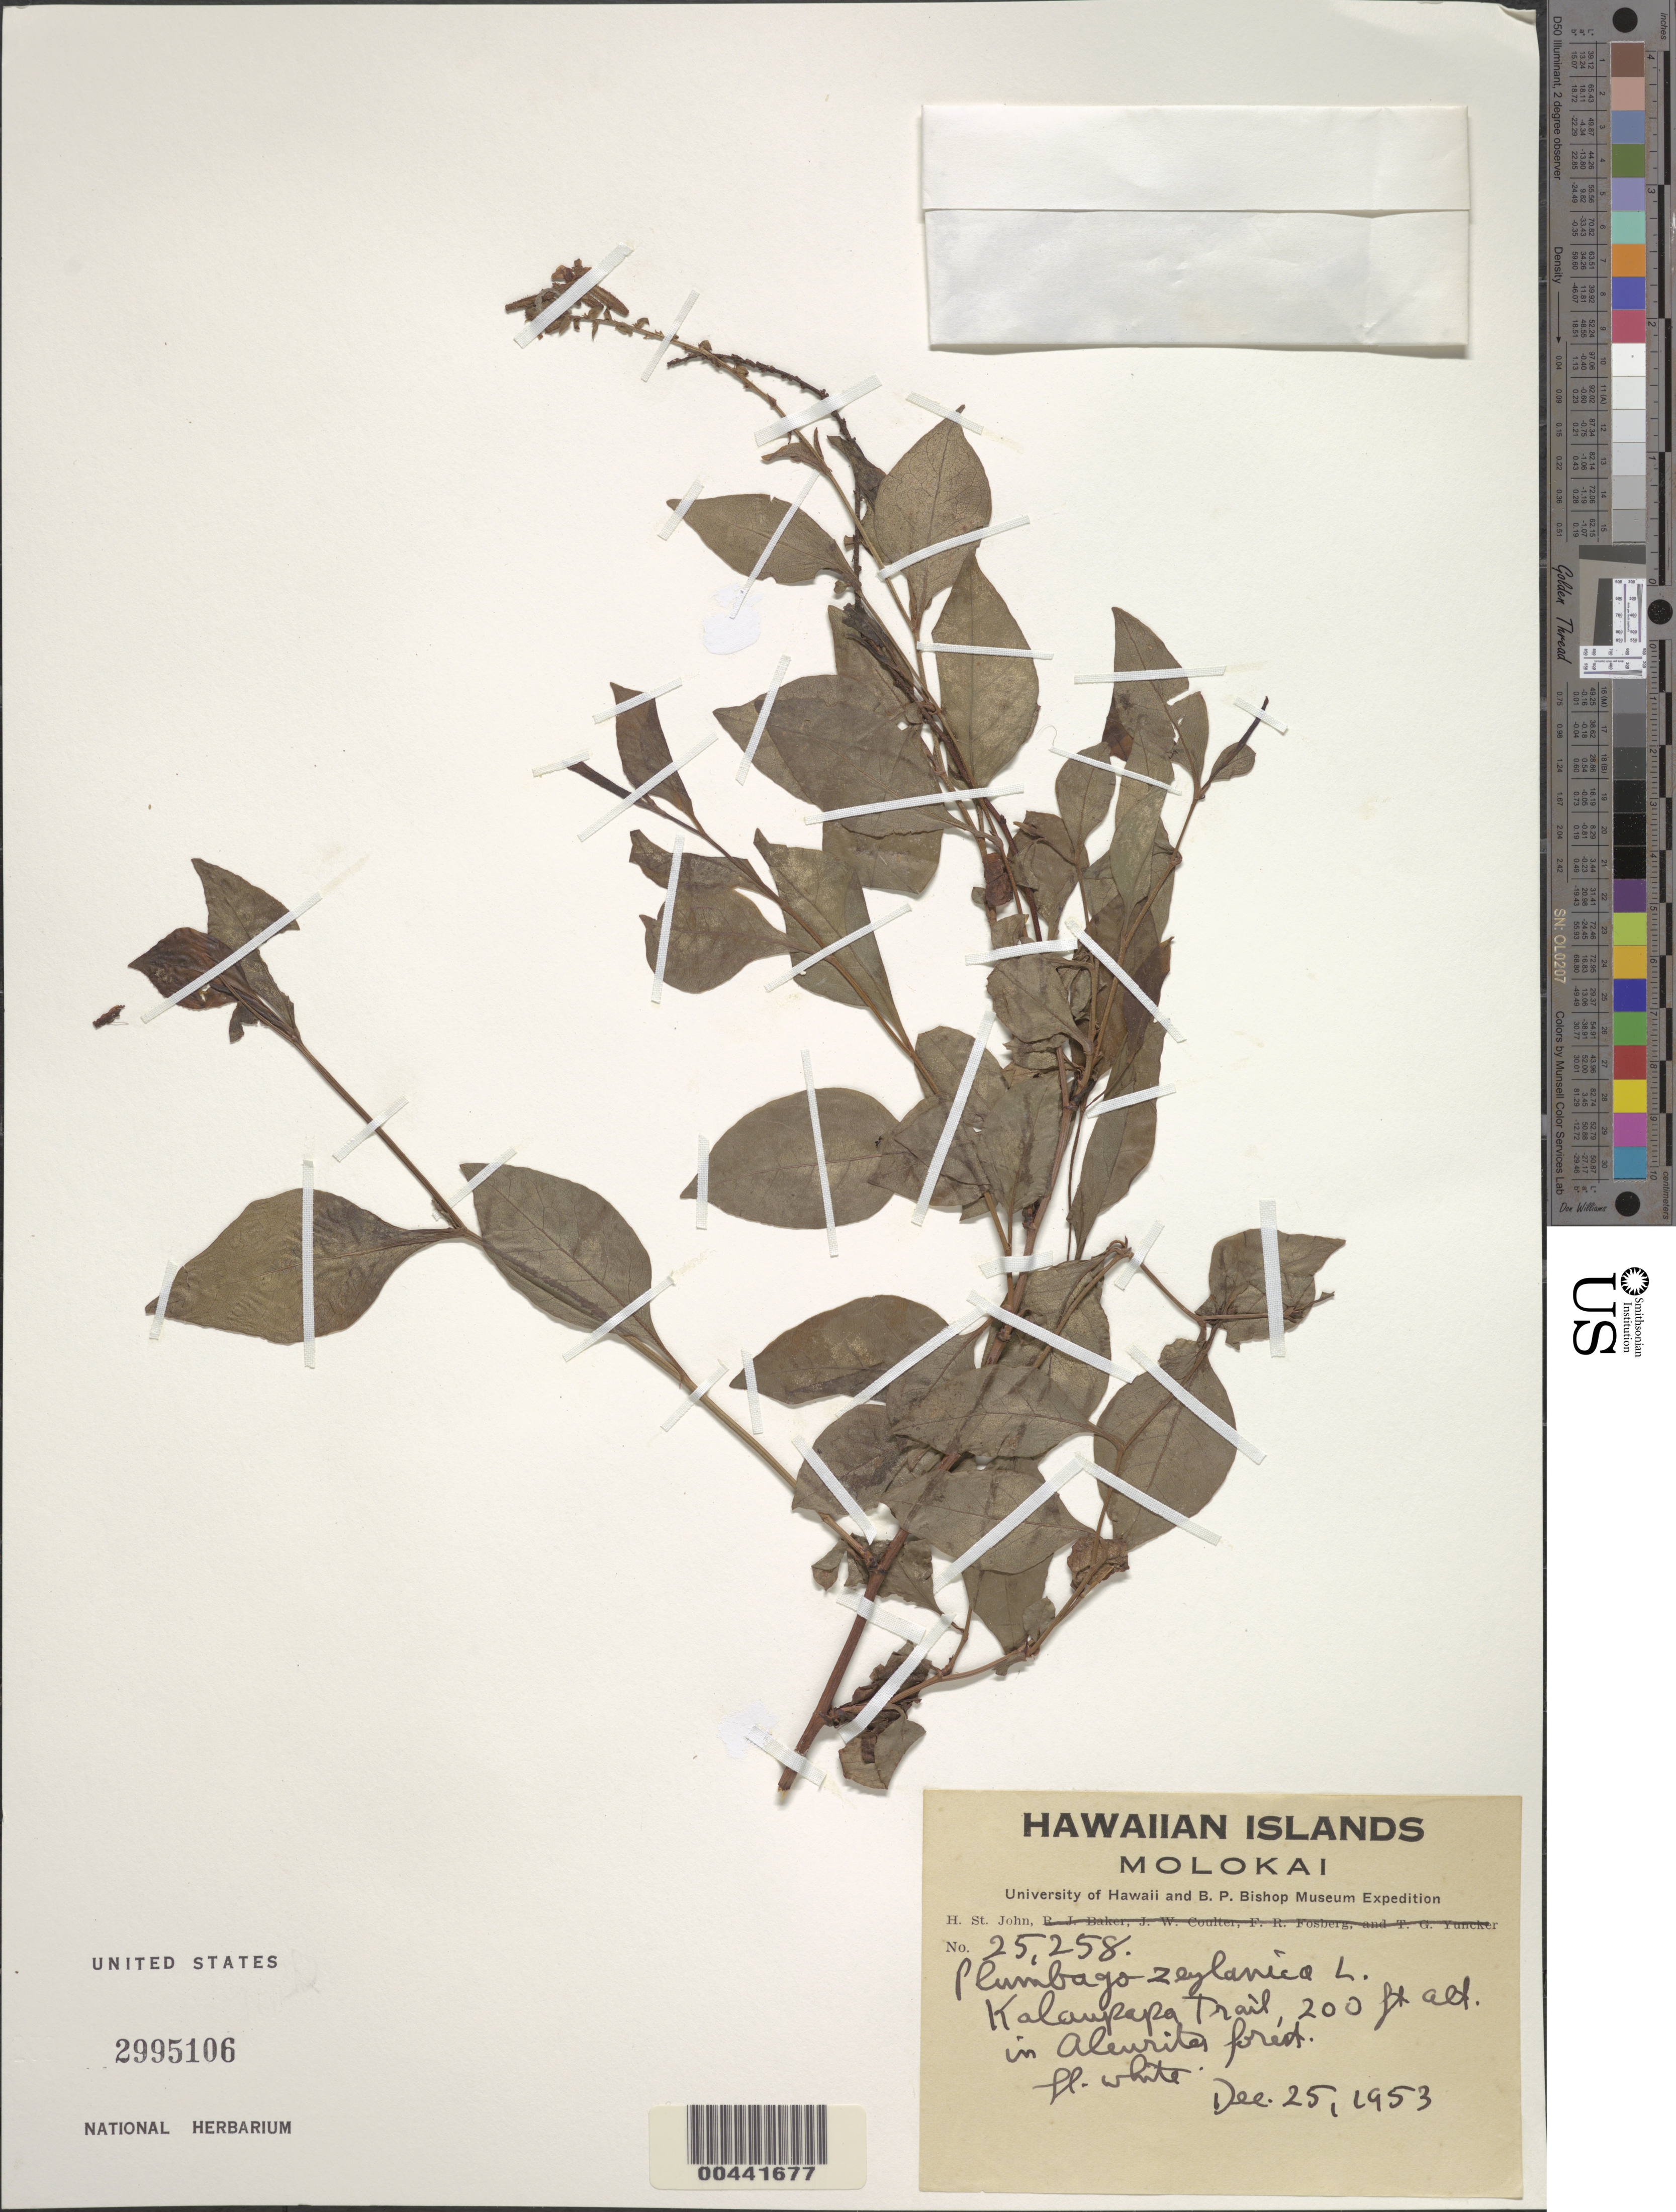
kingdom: Plantae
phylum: Tracheophyta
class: Magnoliopsida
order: Caryophyllales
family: Plumbaginaceae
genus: Plumbago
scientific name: Plumbago zeylanica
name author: L.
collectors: H. St. John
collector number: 25258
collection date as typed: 25 Dec 1953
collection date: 1953-12-25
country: United States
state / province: Hawaii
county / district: Maui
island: Moloka'i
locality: Kalaupapa Trail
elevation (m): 61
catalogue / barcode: US 2995106